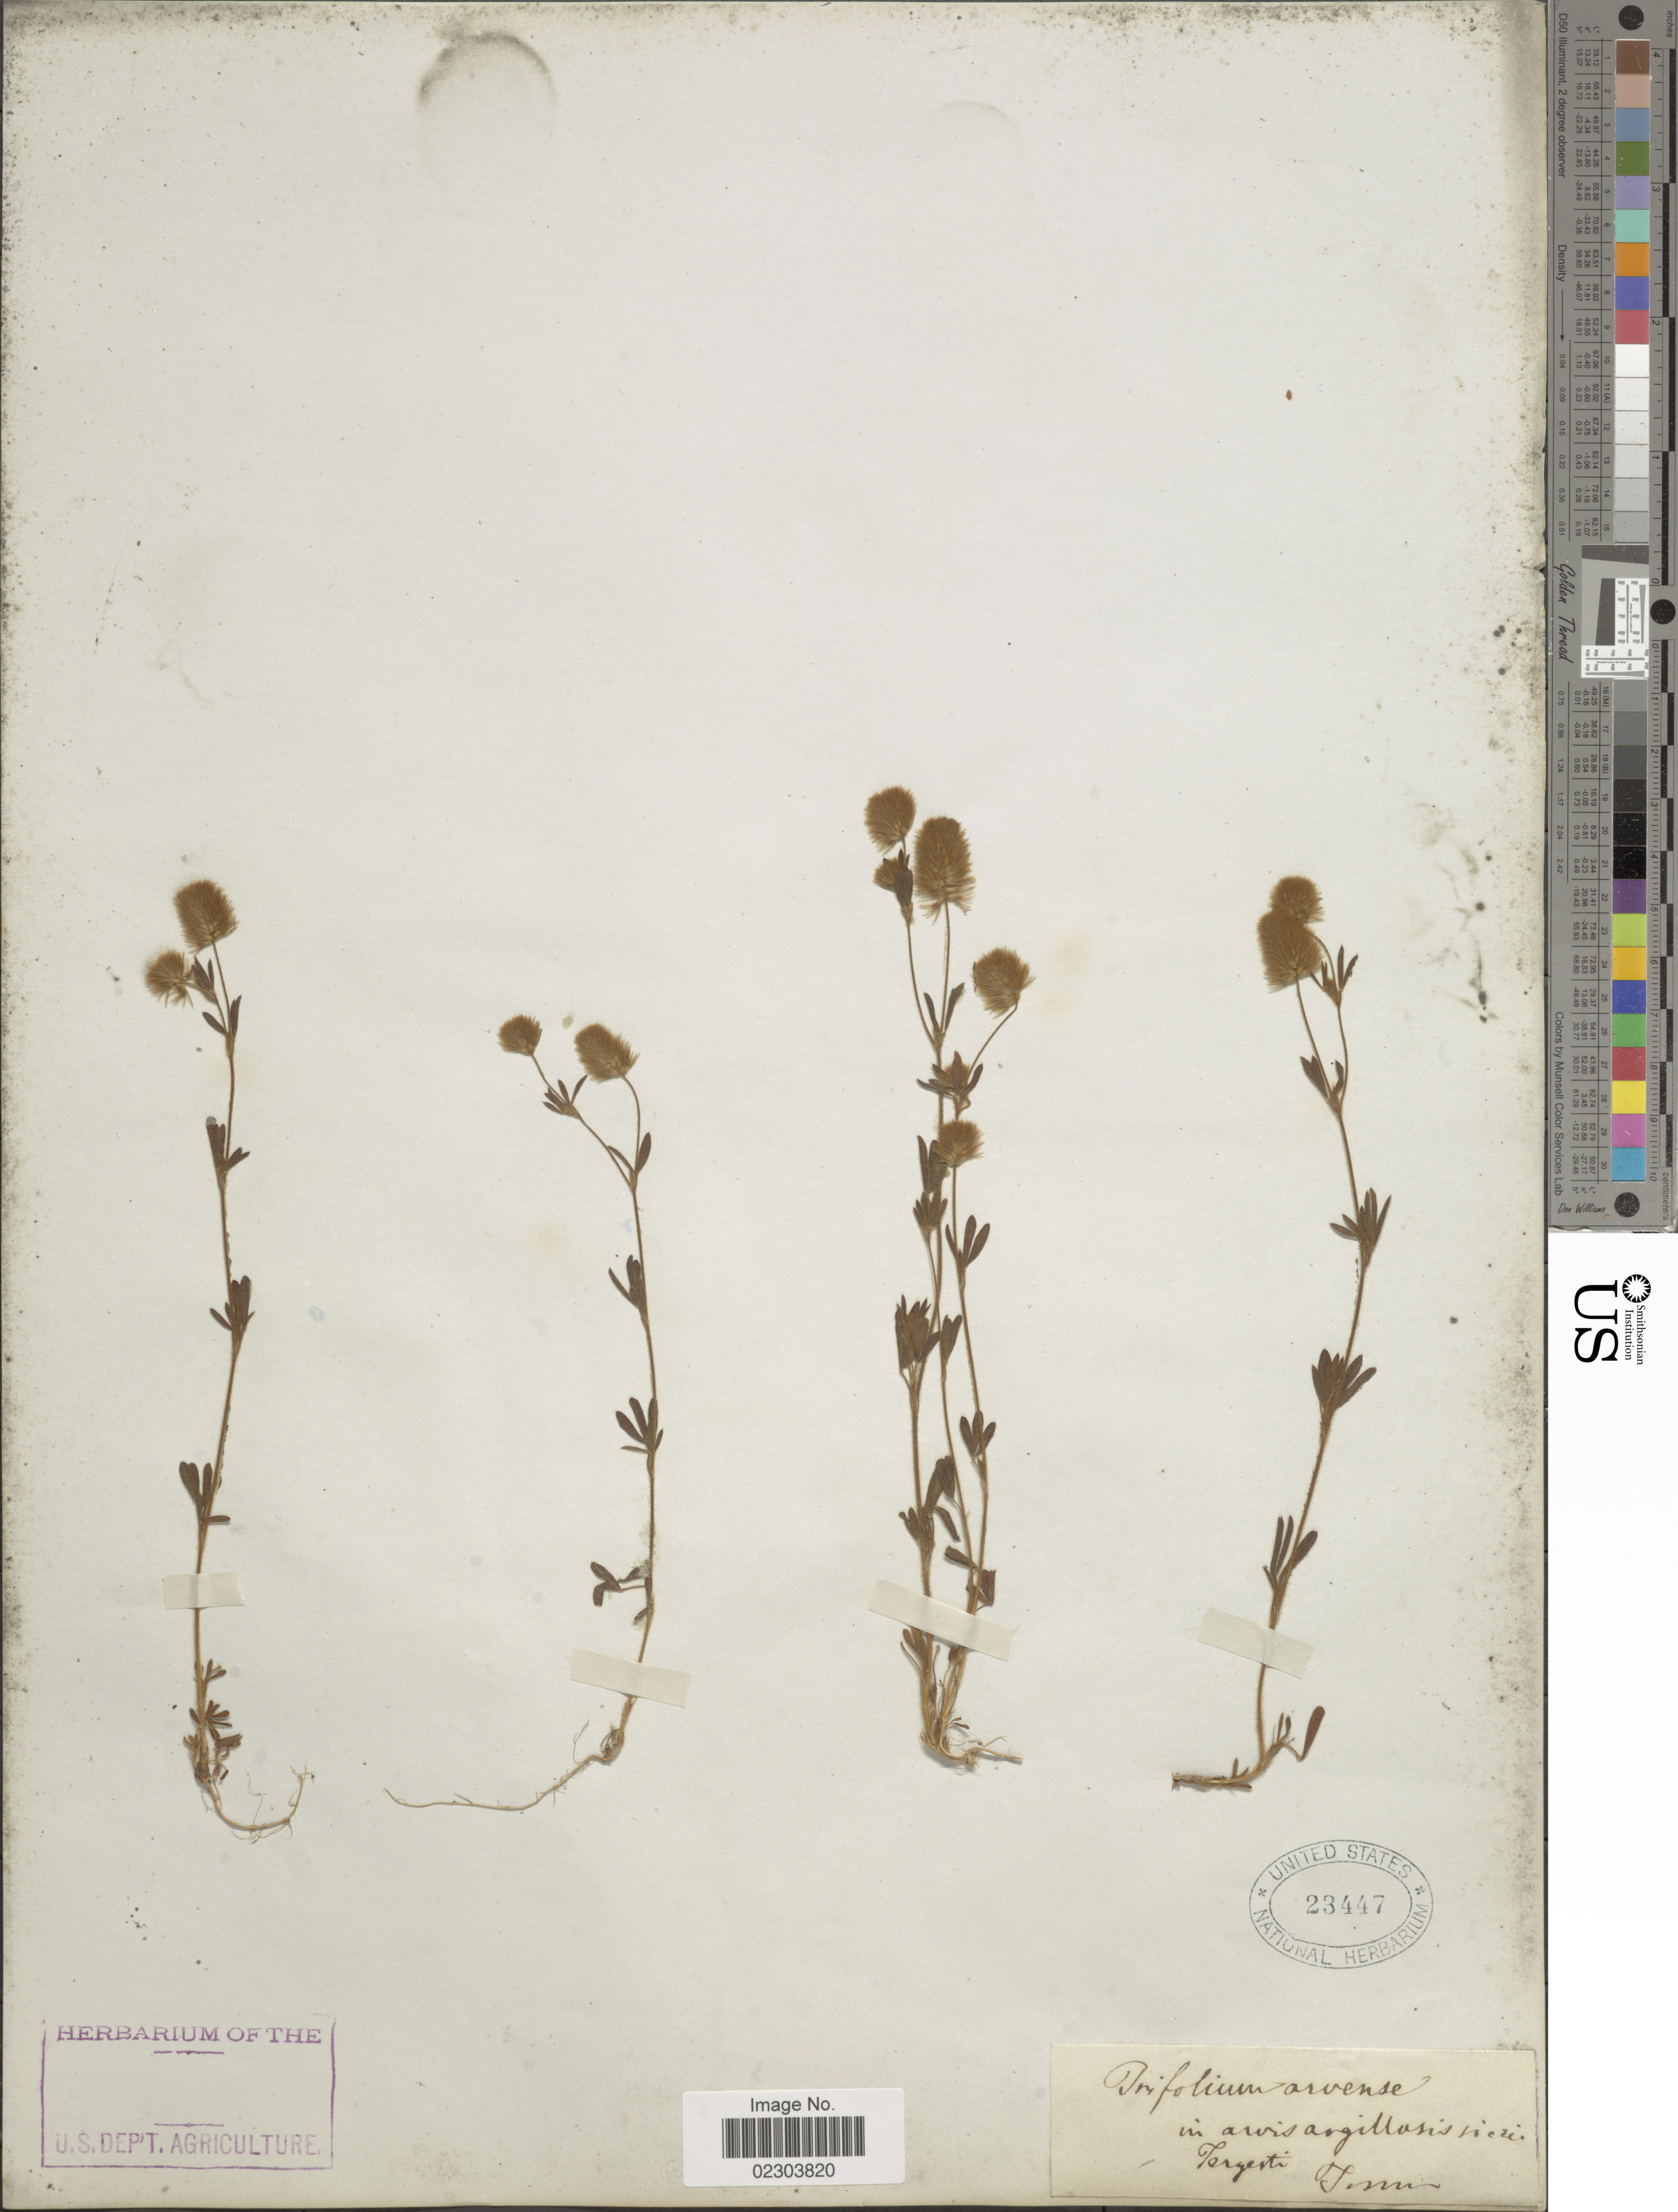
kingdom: Plantae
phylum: Tracheophyta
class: Magnoliopsida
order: Fabales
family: Fabaceae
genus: Trifolium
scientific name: Trifolium arvense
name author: L.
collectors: Tommasini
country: Italy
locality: In arvis argillosis scisei Tergesti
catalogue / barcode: US 23447